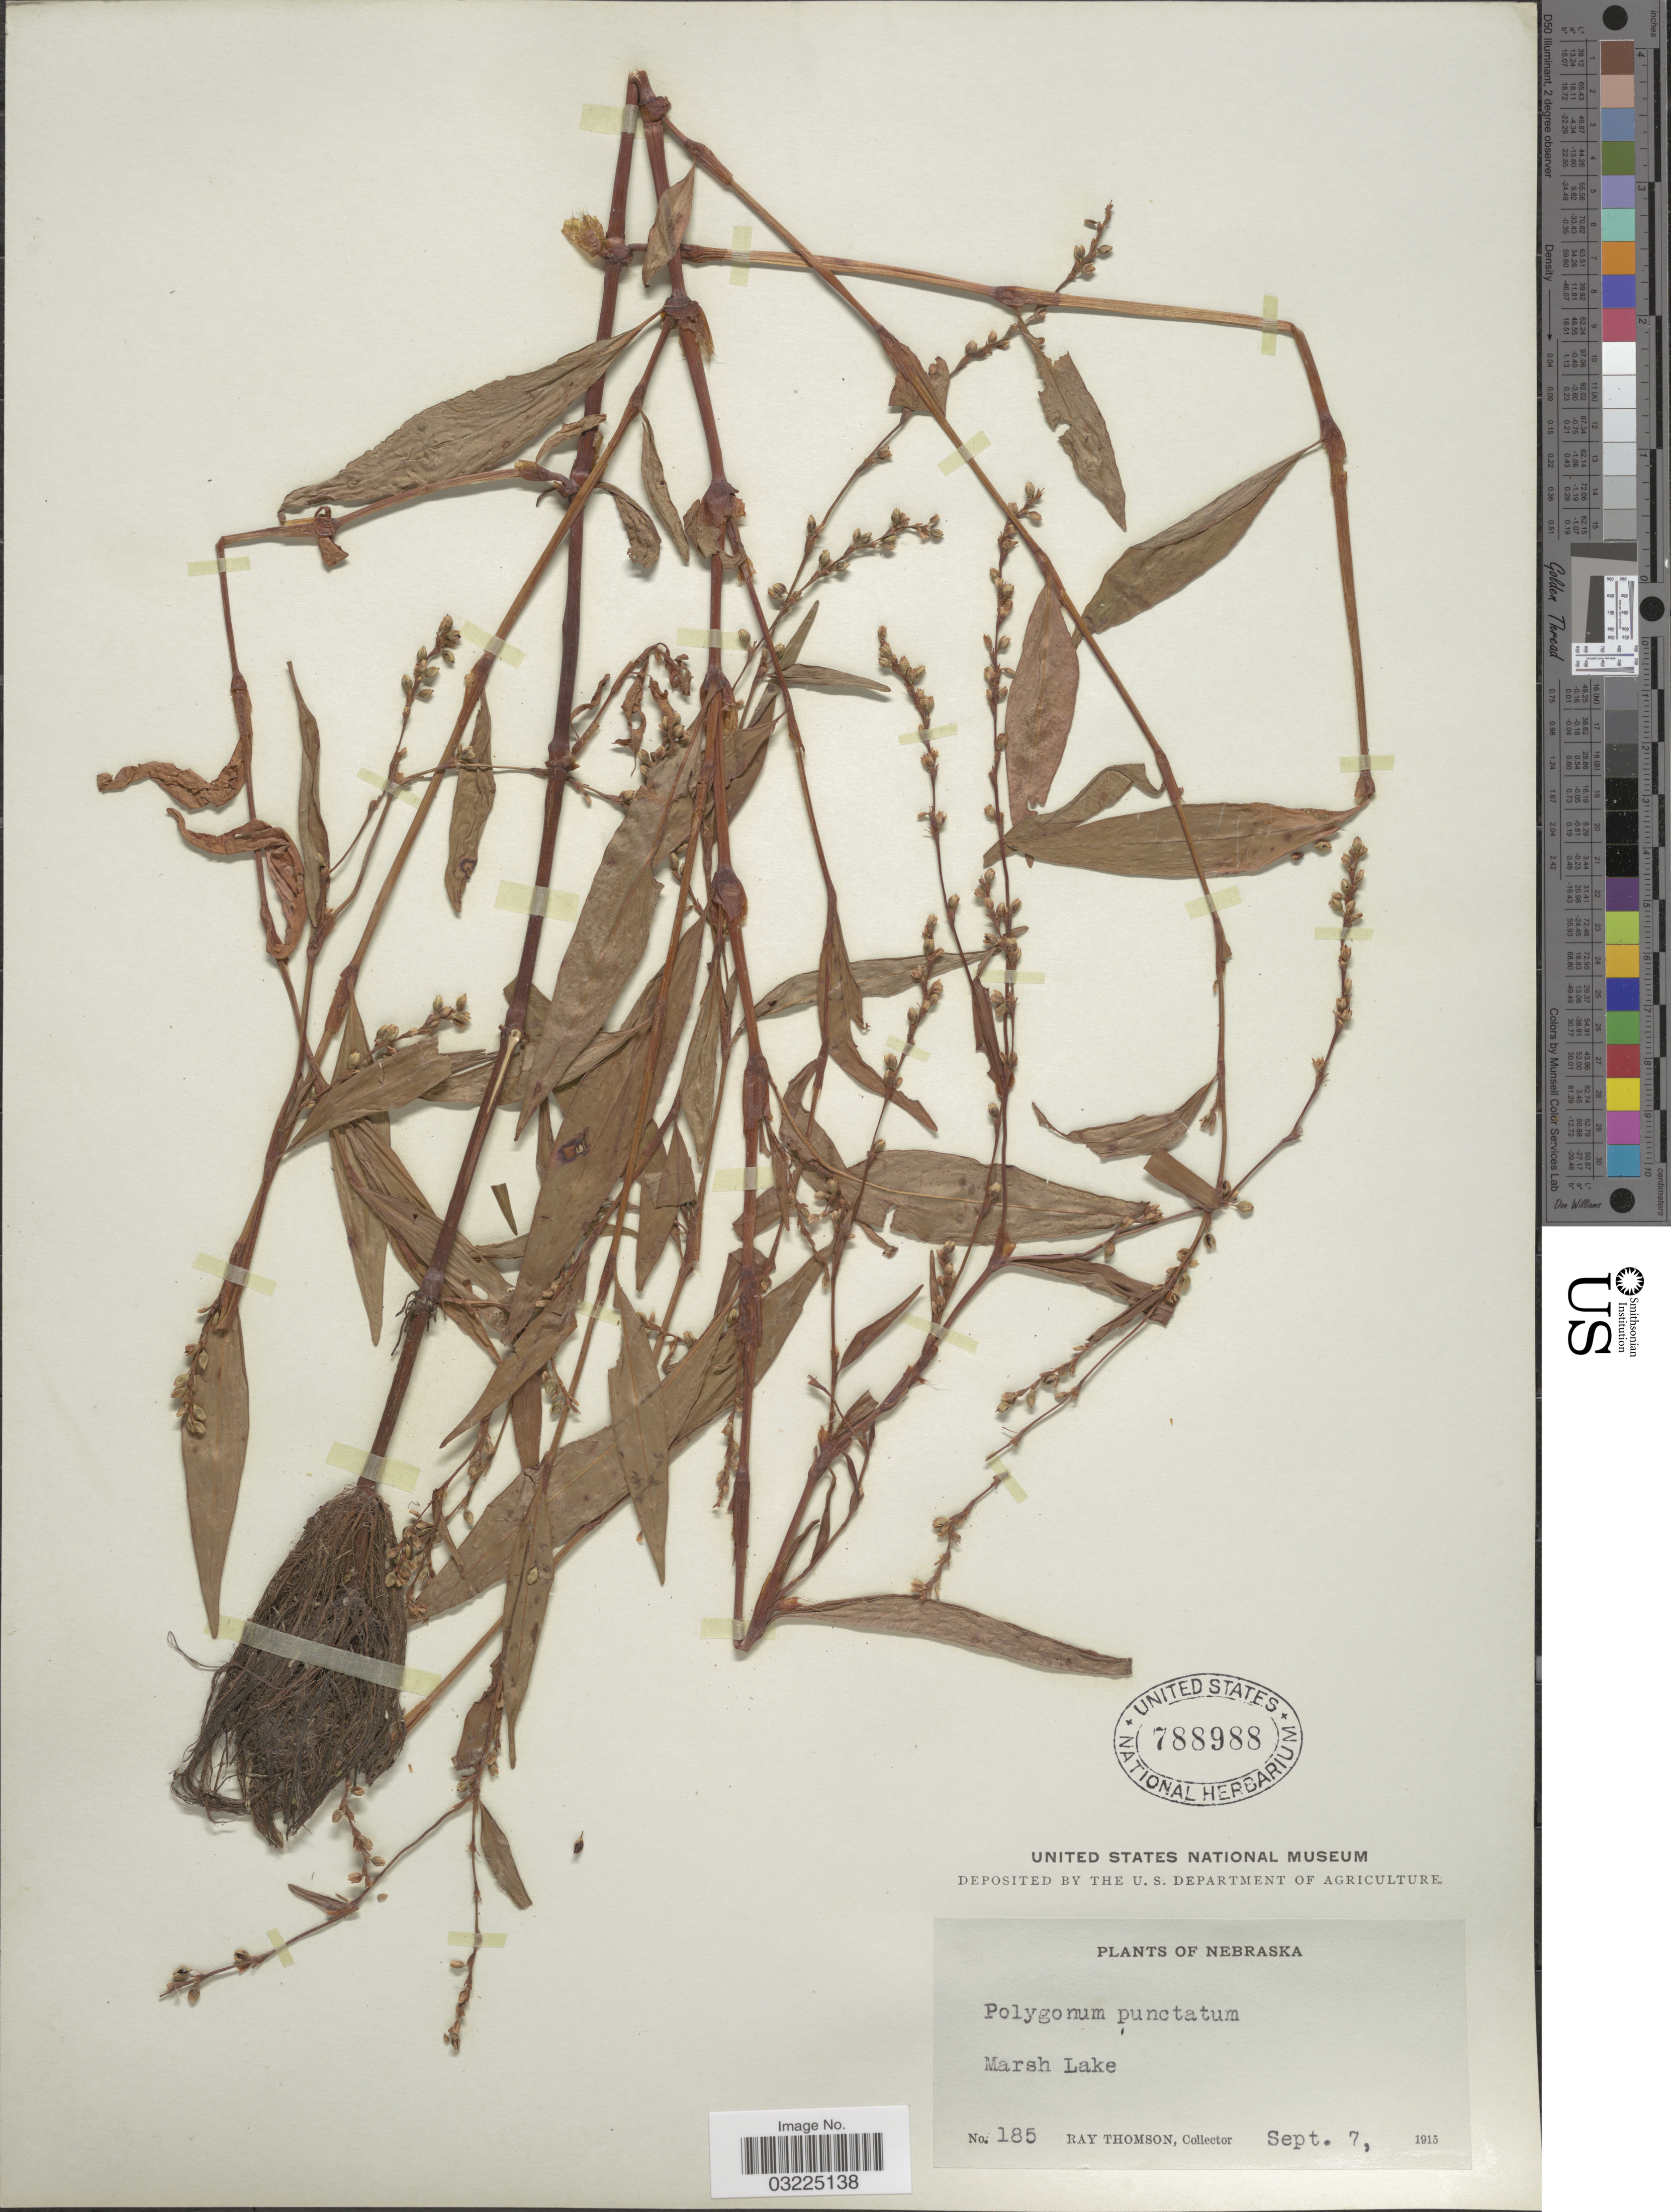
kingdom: Plantae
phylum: Tracheophyta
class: Magnoliopsida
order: Caryophyllales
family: Polygonaceae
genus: Persicaria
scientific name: Persicaria punctata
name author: (Elliott) Small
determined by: Atha, D. E.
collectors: R. Thomson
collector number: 185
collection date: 1915-09-07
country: United States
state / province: Nebraska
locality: Marsh Lake.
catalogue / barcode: US 788988